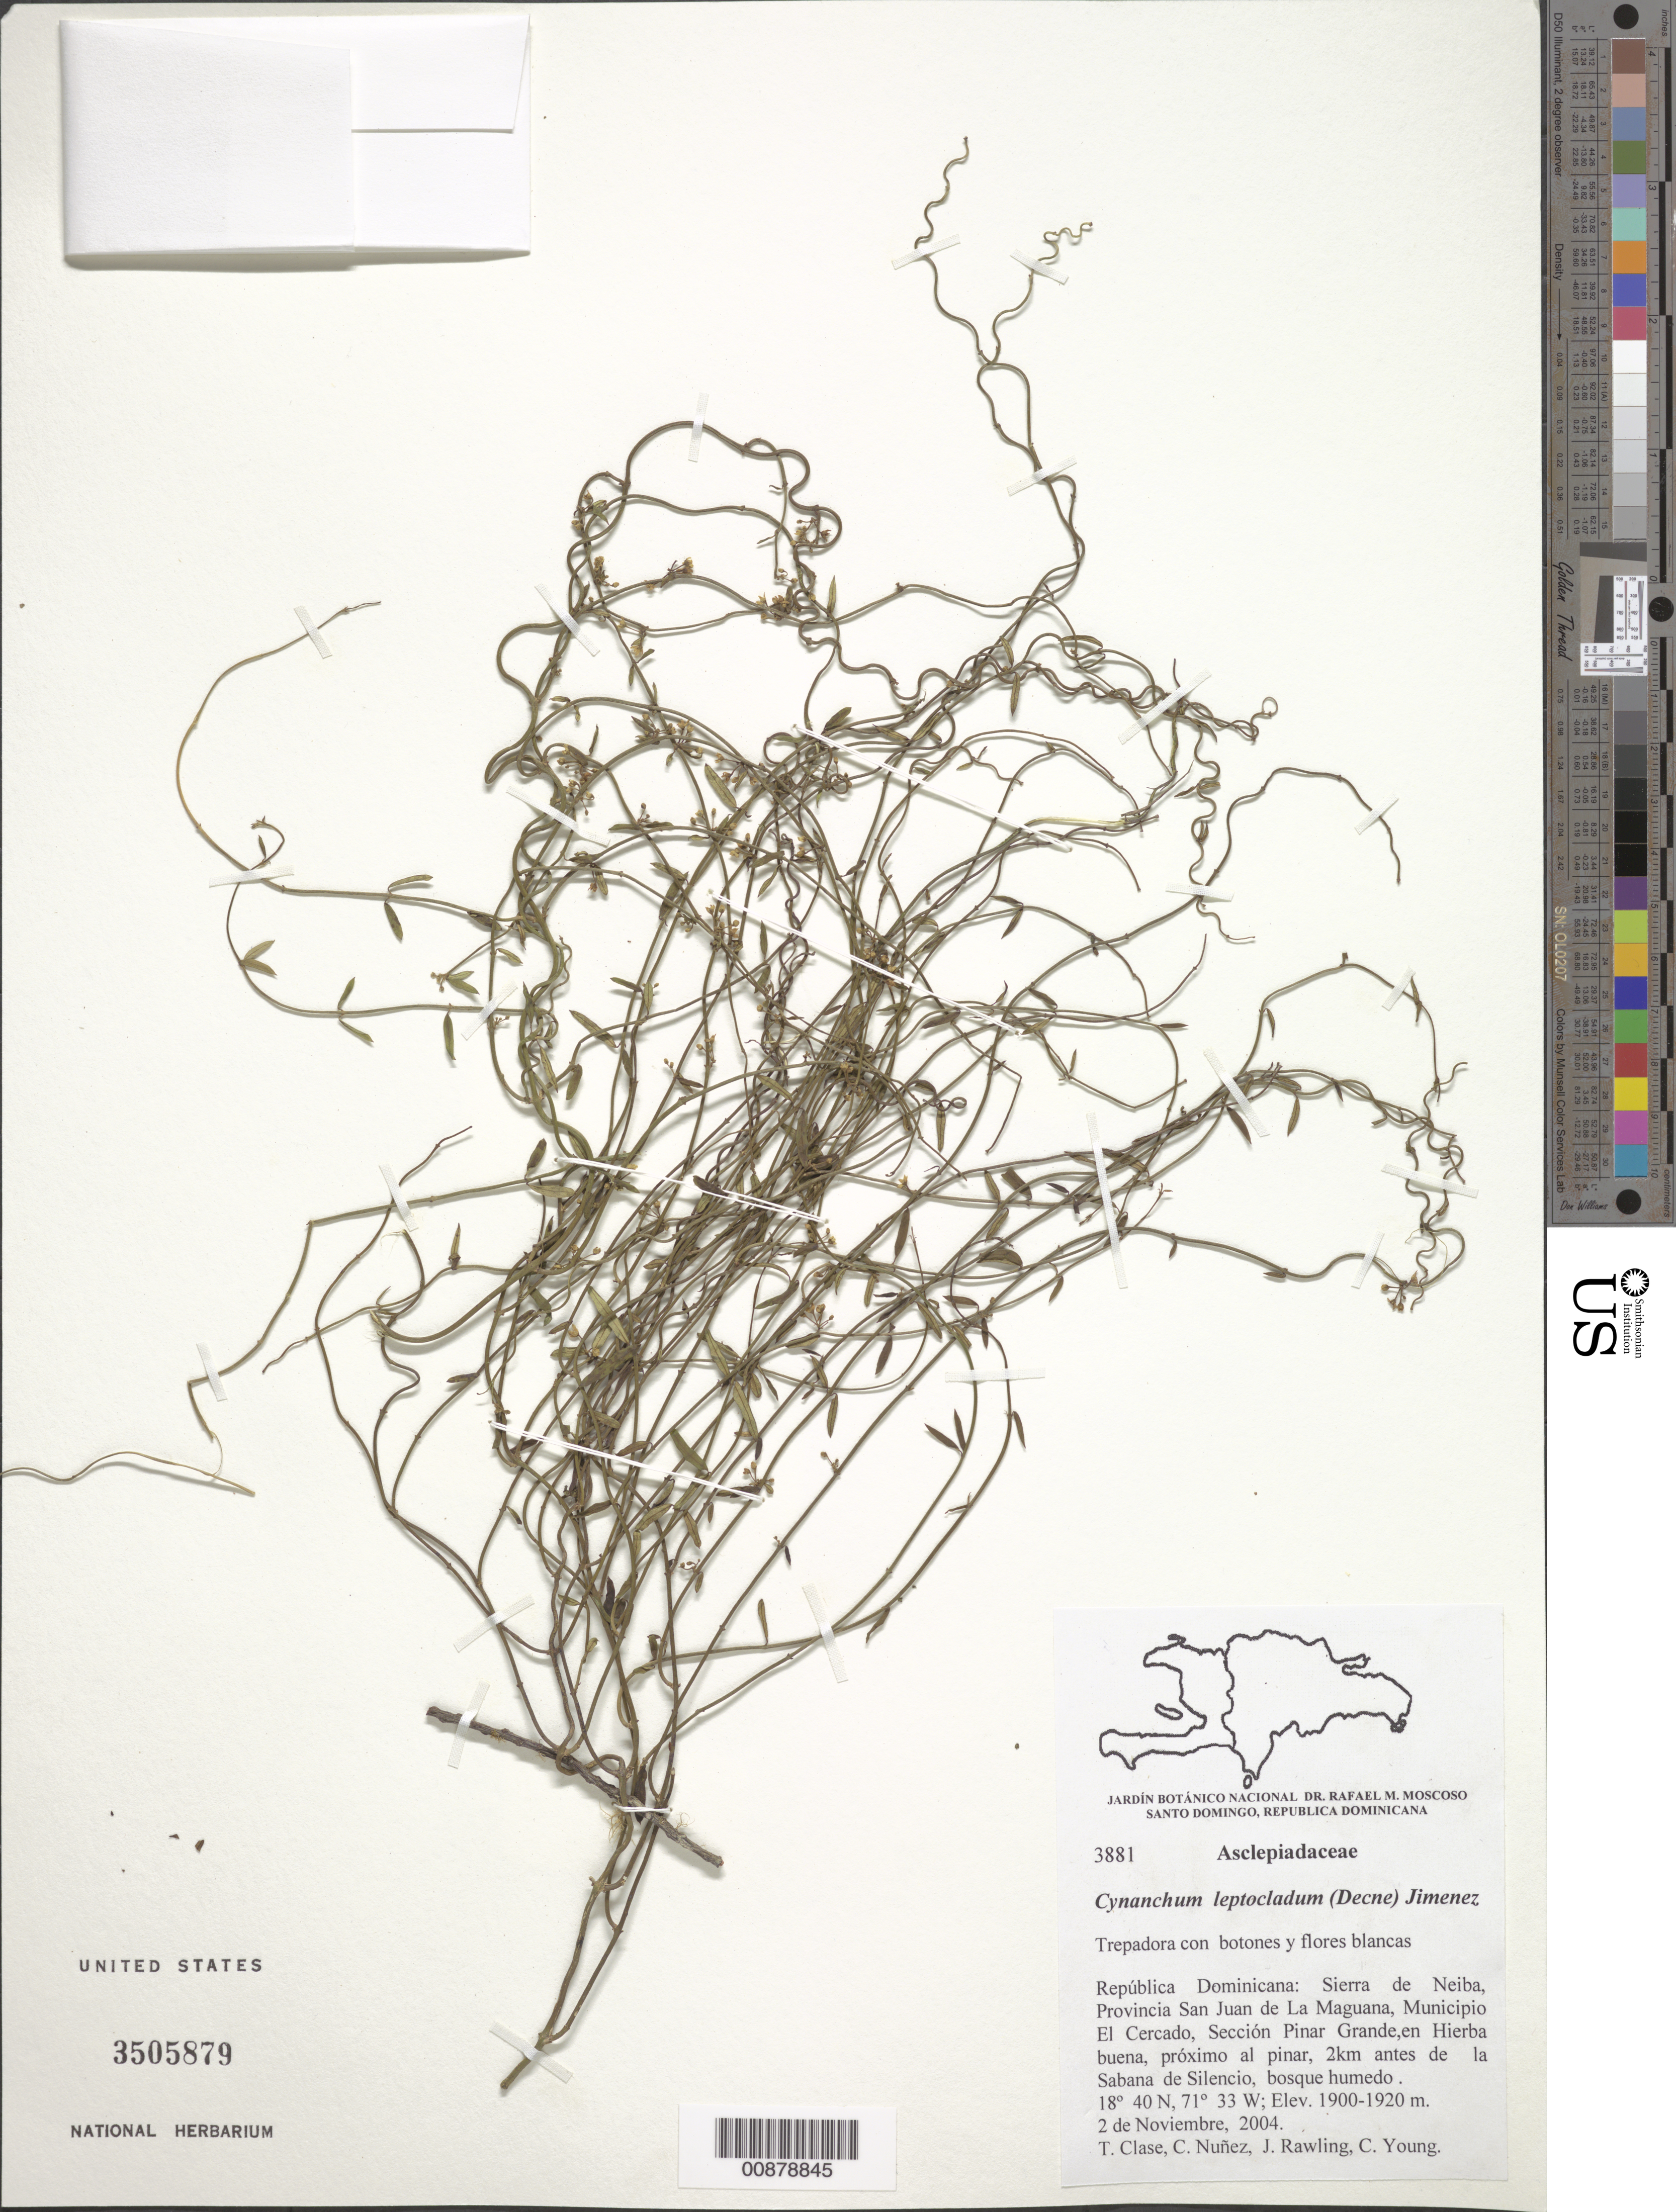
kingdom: Plantae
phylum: Tracheophyta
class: Magnoliopsida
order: Gentianales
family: Apocynaceae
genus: Metastelma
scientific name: Metastelma leptocladum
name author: (Decne.) Schltr.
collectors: T. Clase, C. Nunez, J. Rawling & C. Young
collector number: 3881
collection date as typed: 02 Nov 2004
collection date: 2004-11-02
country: Dominican Republic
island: Hispaniola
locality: Sierra de Neiba, Prov. San Juan de La Maguana, Mun. El Cercado, Sección Pinar Grande, en Yerba buena, próximo al bosque de pino, 2k, ante de la Sabana del Silencio.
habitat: Bosque nublado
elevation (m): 1900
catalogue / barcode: US 3505879